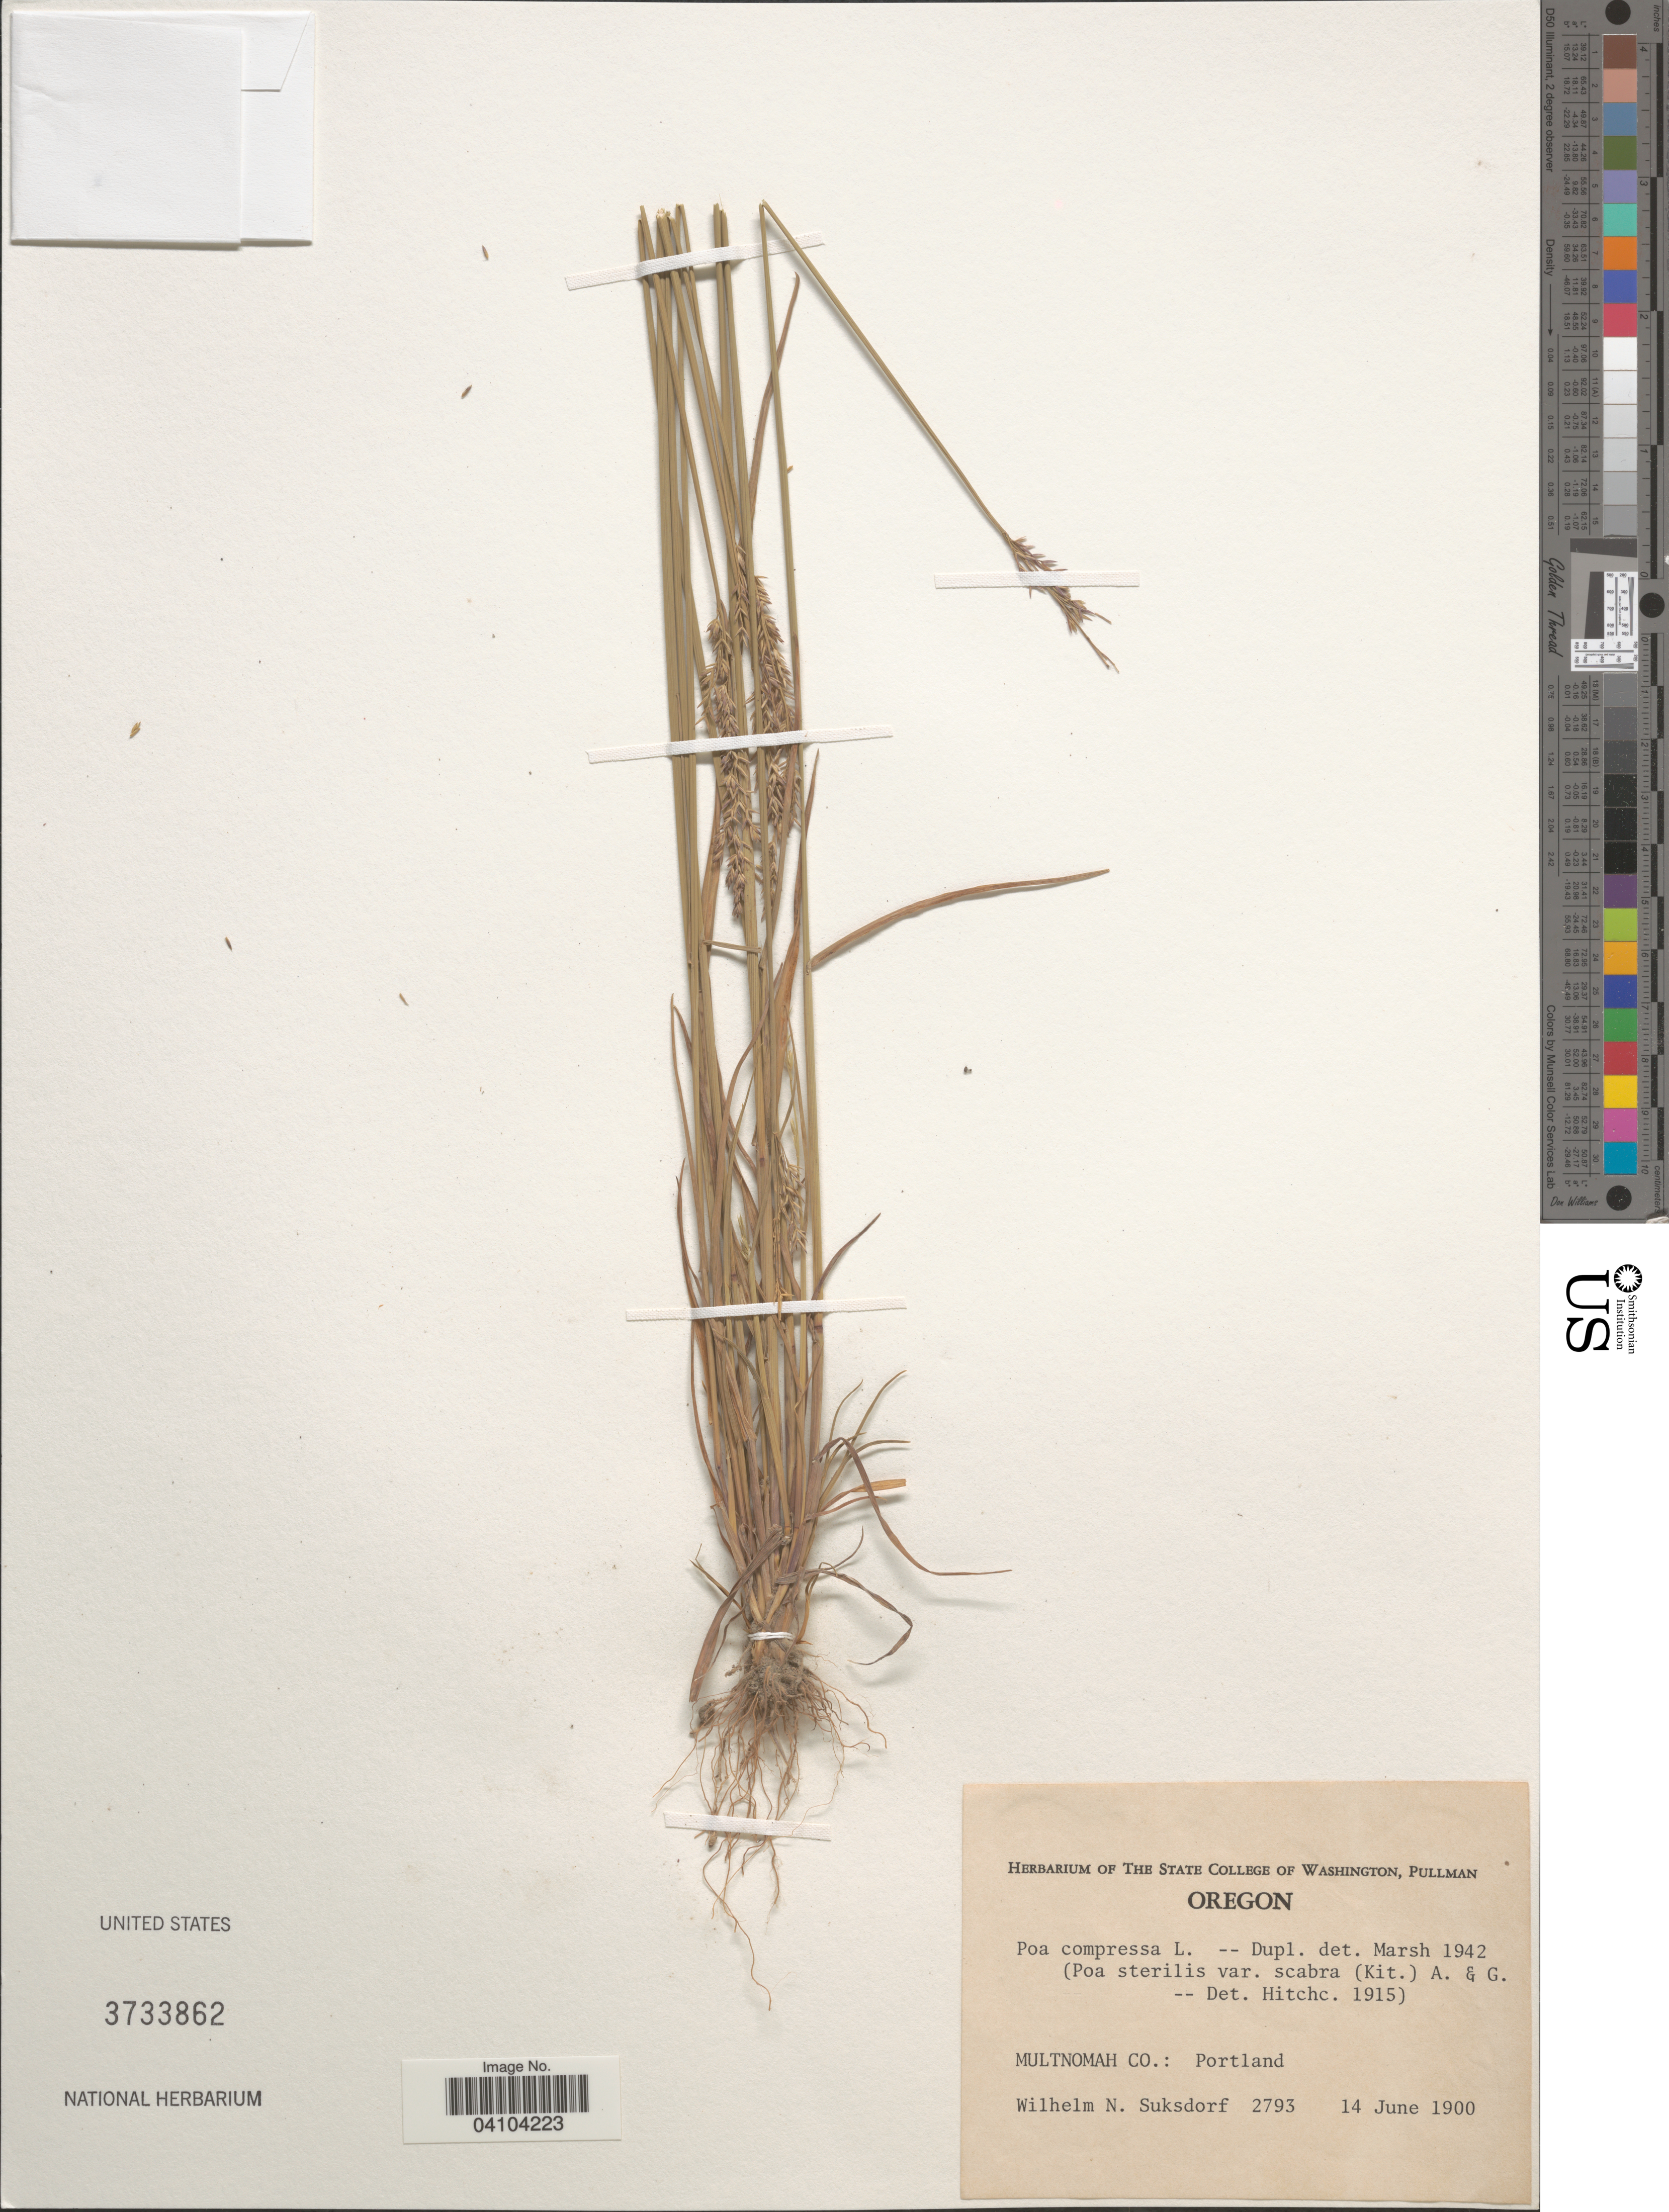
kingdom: Plantae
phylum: Tracheophyta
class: Liliopsida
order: Poales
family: Poaceae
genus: Poa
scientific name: Poa compressa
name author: L.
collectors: W. N. Suksdorf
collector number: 2793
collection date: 1900-06-14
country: United States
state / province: Oregon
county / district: Multnomah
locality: Multnomah Co.: Portland.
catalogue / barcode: US 3733862